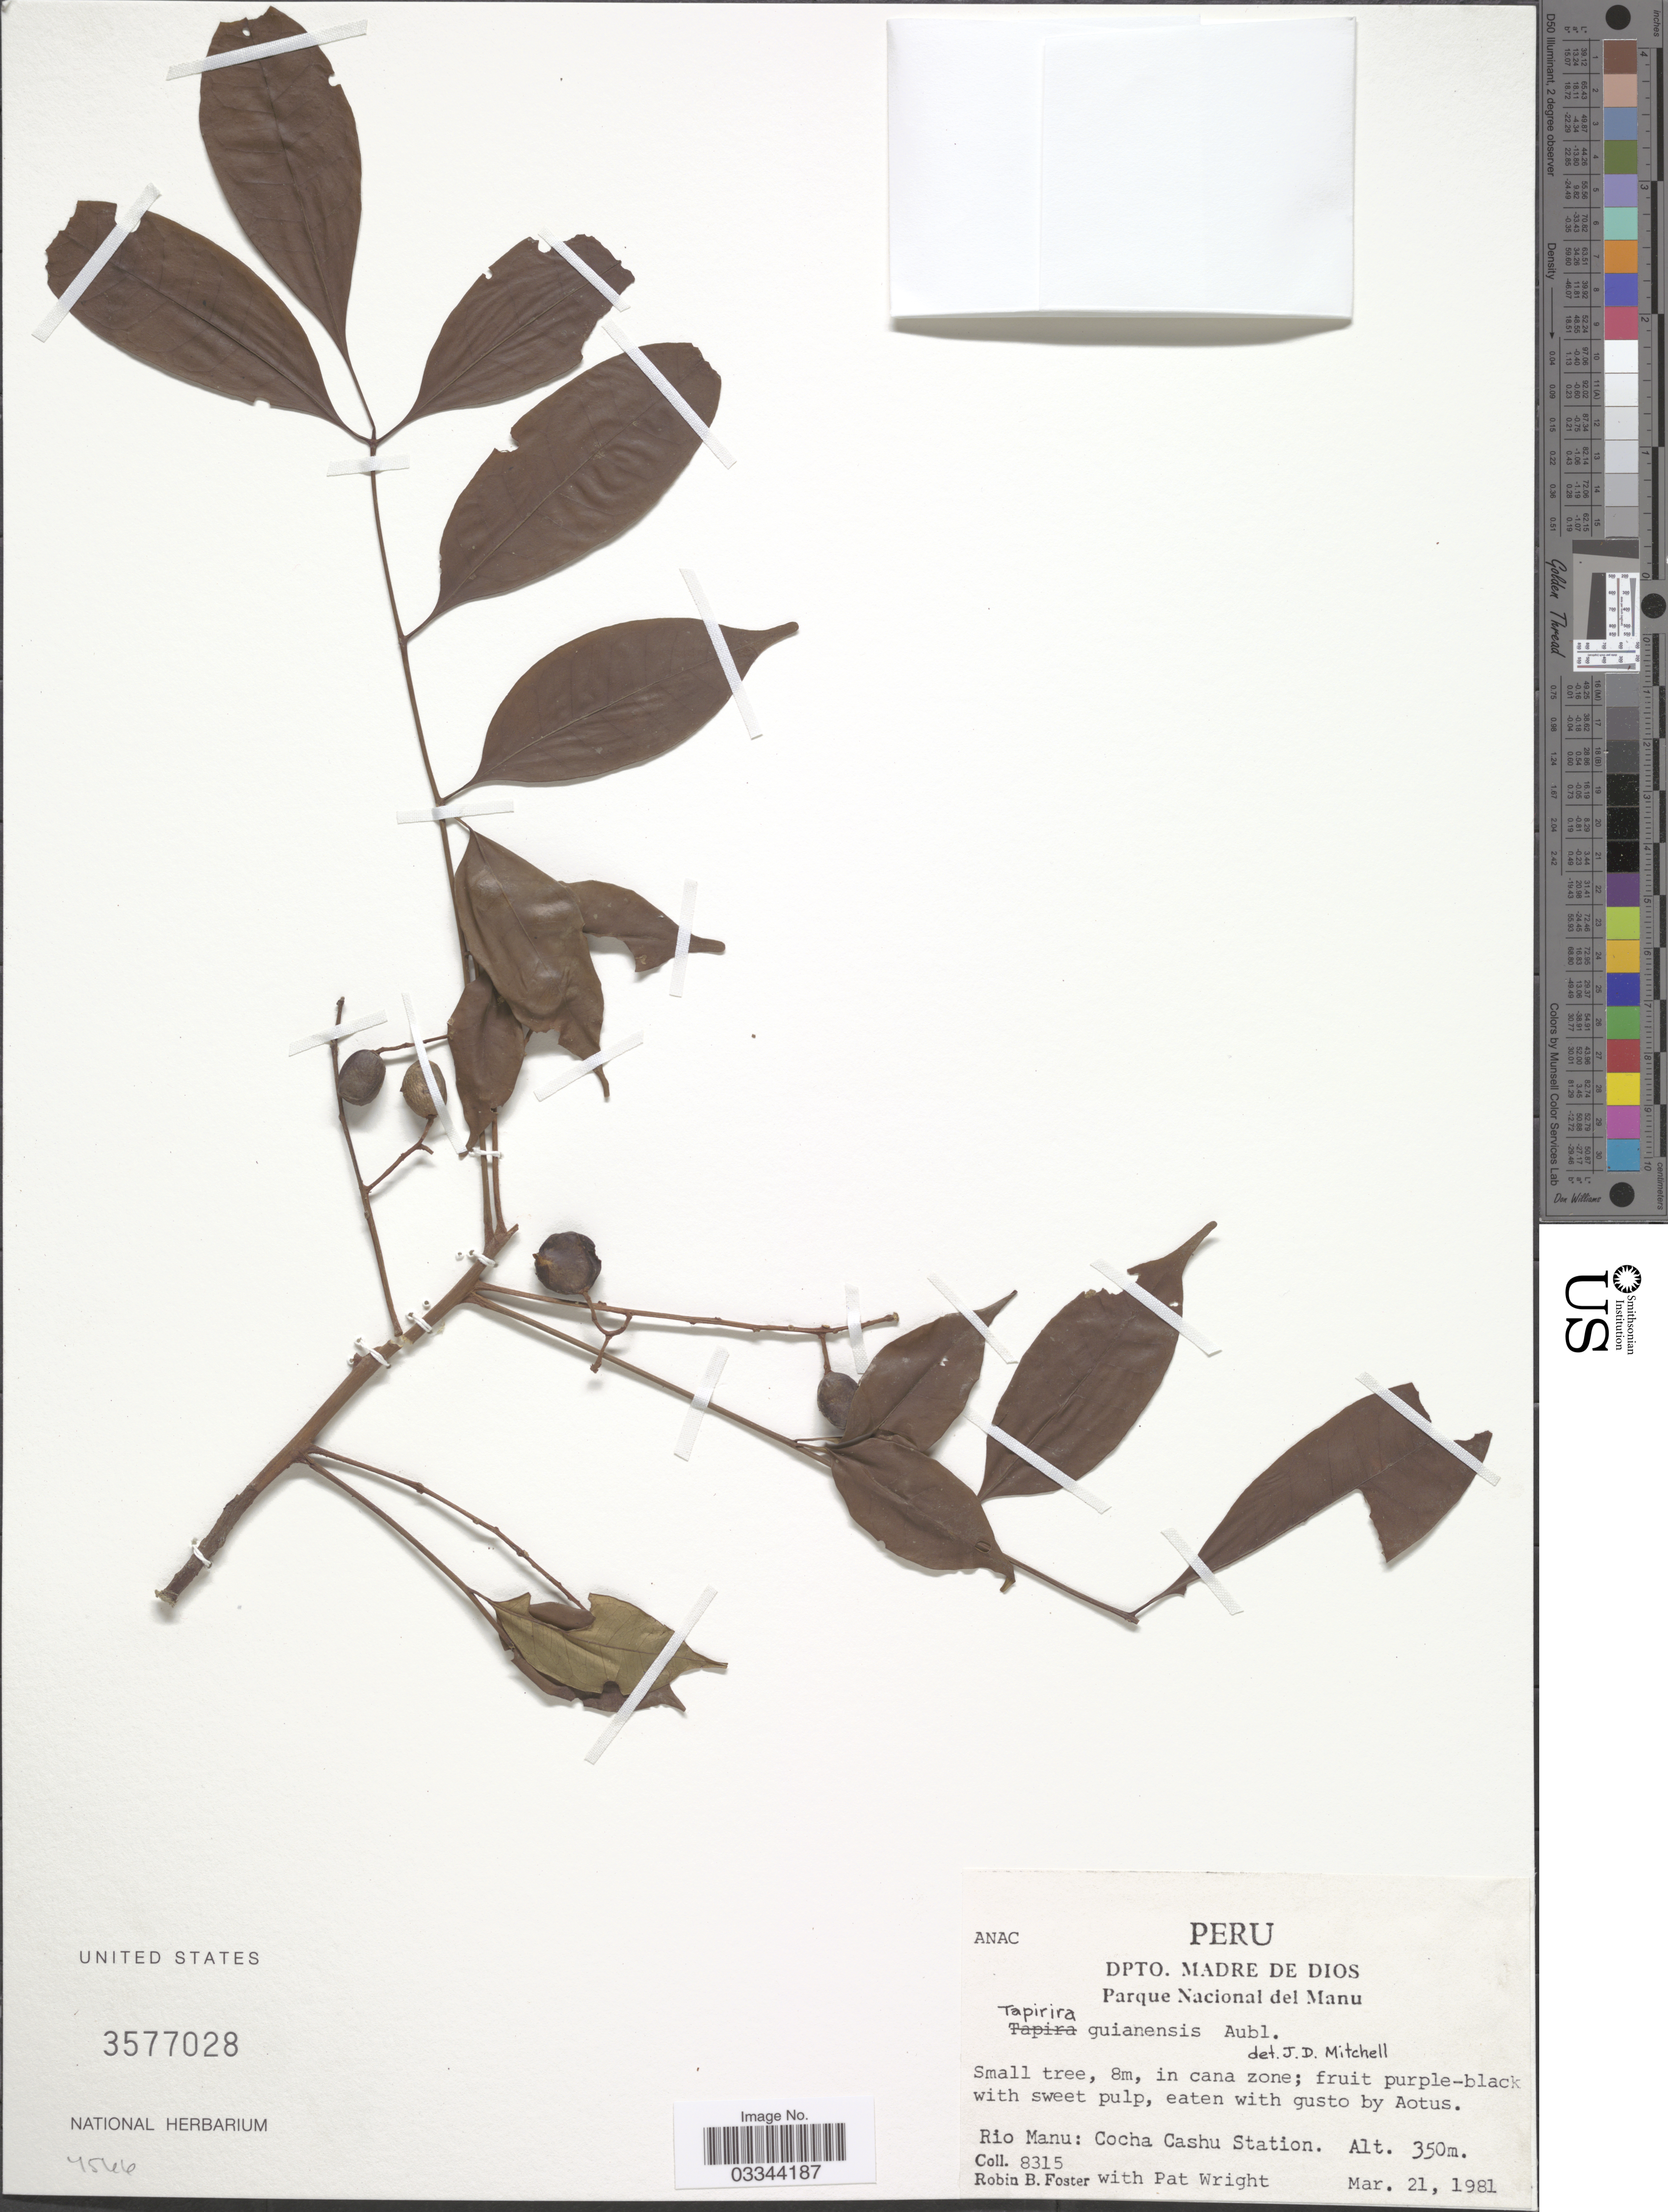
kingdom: Plantae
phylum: Tracheophyta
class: Magnoliopsida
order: Sapindales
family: Anacardiaceae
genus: Tapirira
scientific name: Tapirira guianensis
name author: Aubl.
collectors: R. B. Foster & P. A. Wright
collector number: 8315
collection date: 1981-03-21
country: Peru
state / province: Madre de Dios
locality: Dpto. Madre de Dios. Parque Nacional del Manu. Rio Manu: Cocha Cashu Station.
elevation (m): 350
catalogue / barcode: US 3577028